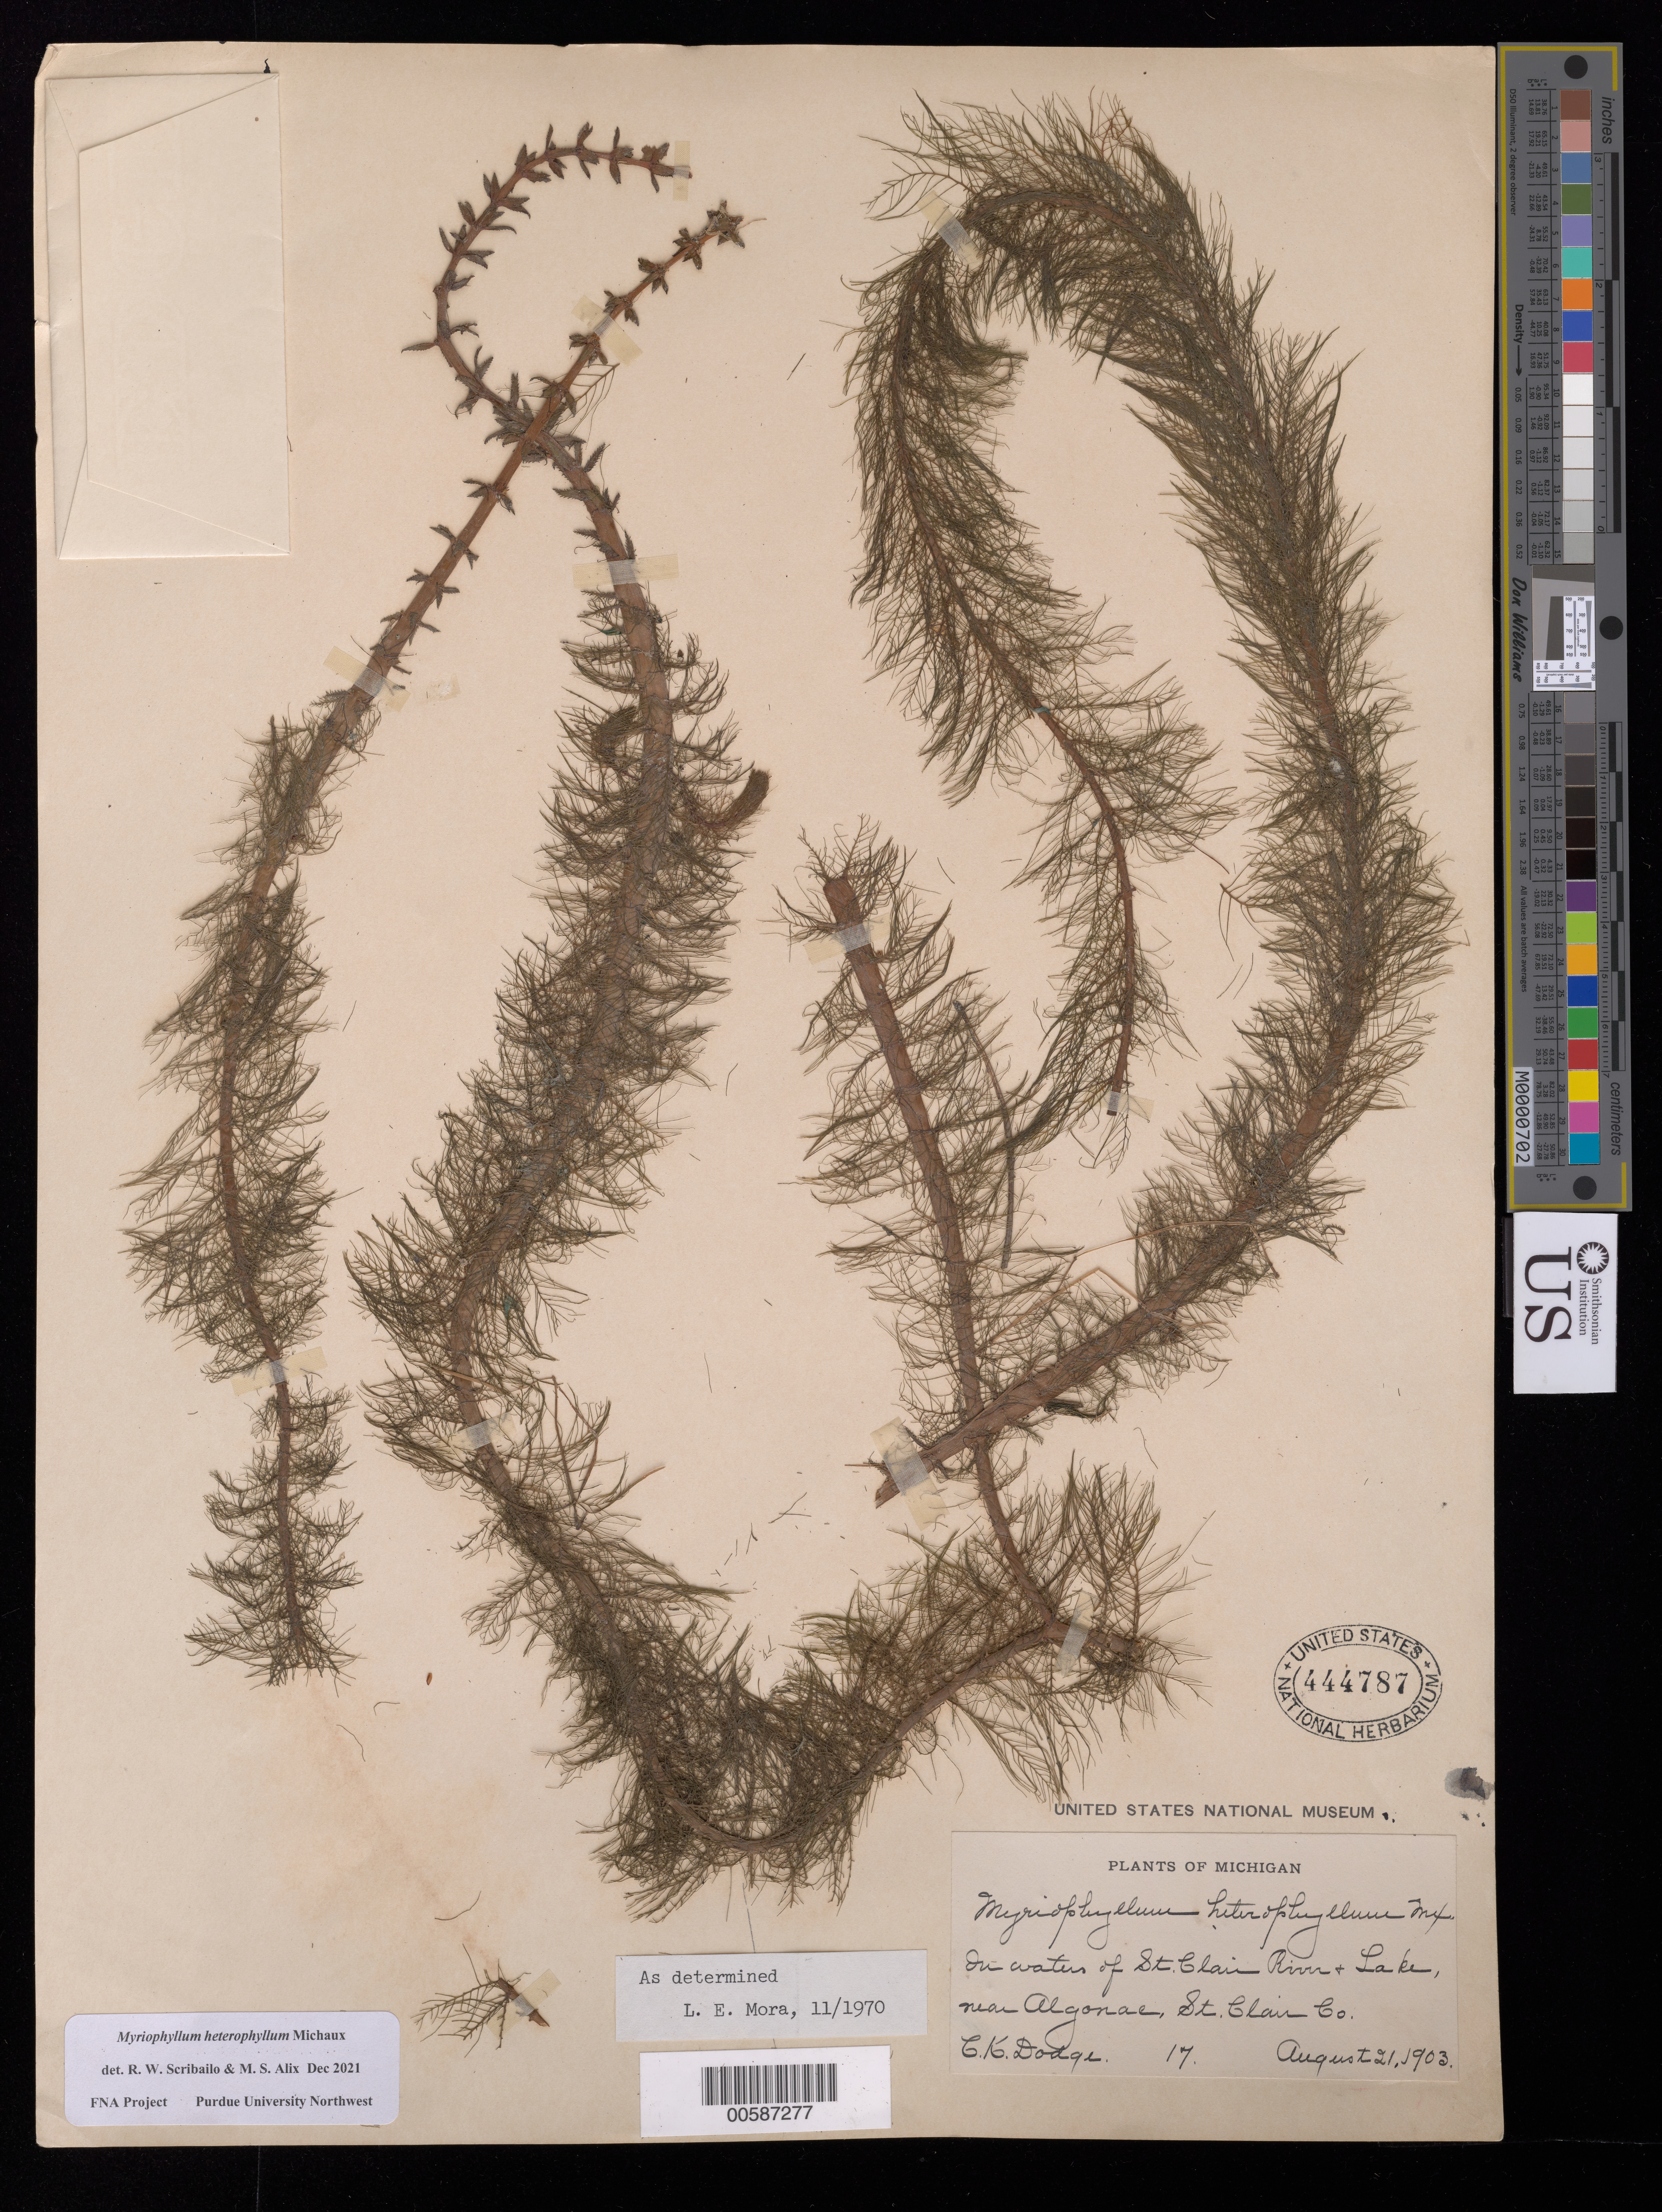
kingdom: Plantae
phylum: Tracheophyta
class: Magnoliopsida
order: Saxifragales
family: Haloragaceae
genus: Myriophyllum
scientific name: Myriophyllum heterophyllum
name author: Michx.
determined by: Scribailo, R. W.; Alix, M. S.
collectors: C. K. Dodge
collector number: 17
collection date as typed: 21 Aug 1903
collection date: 1903-08-21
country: United States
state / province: Michigan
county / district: Saint Clair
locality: St. Clair River and Lake near Algonae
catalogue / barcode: US 444787